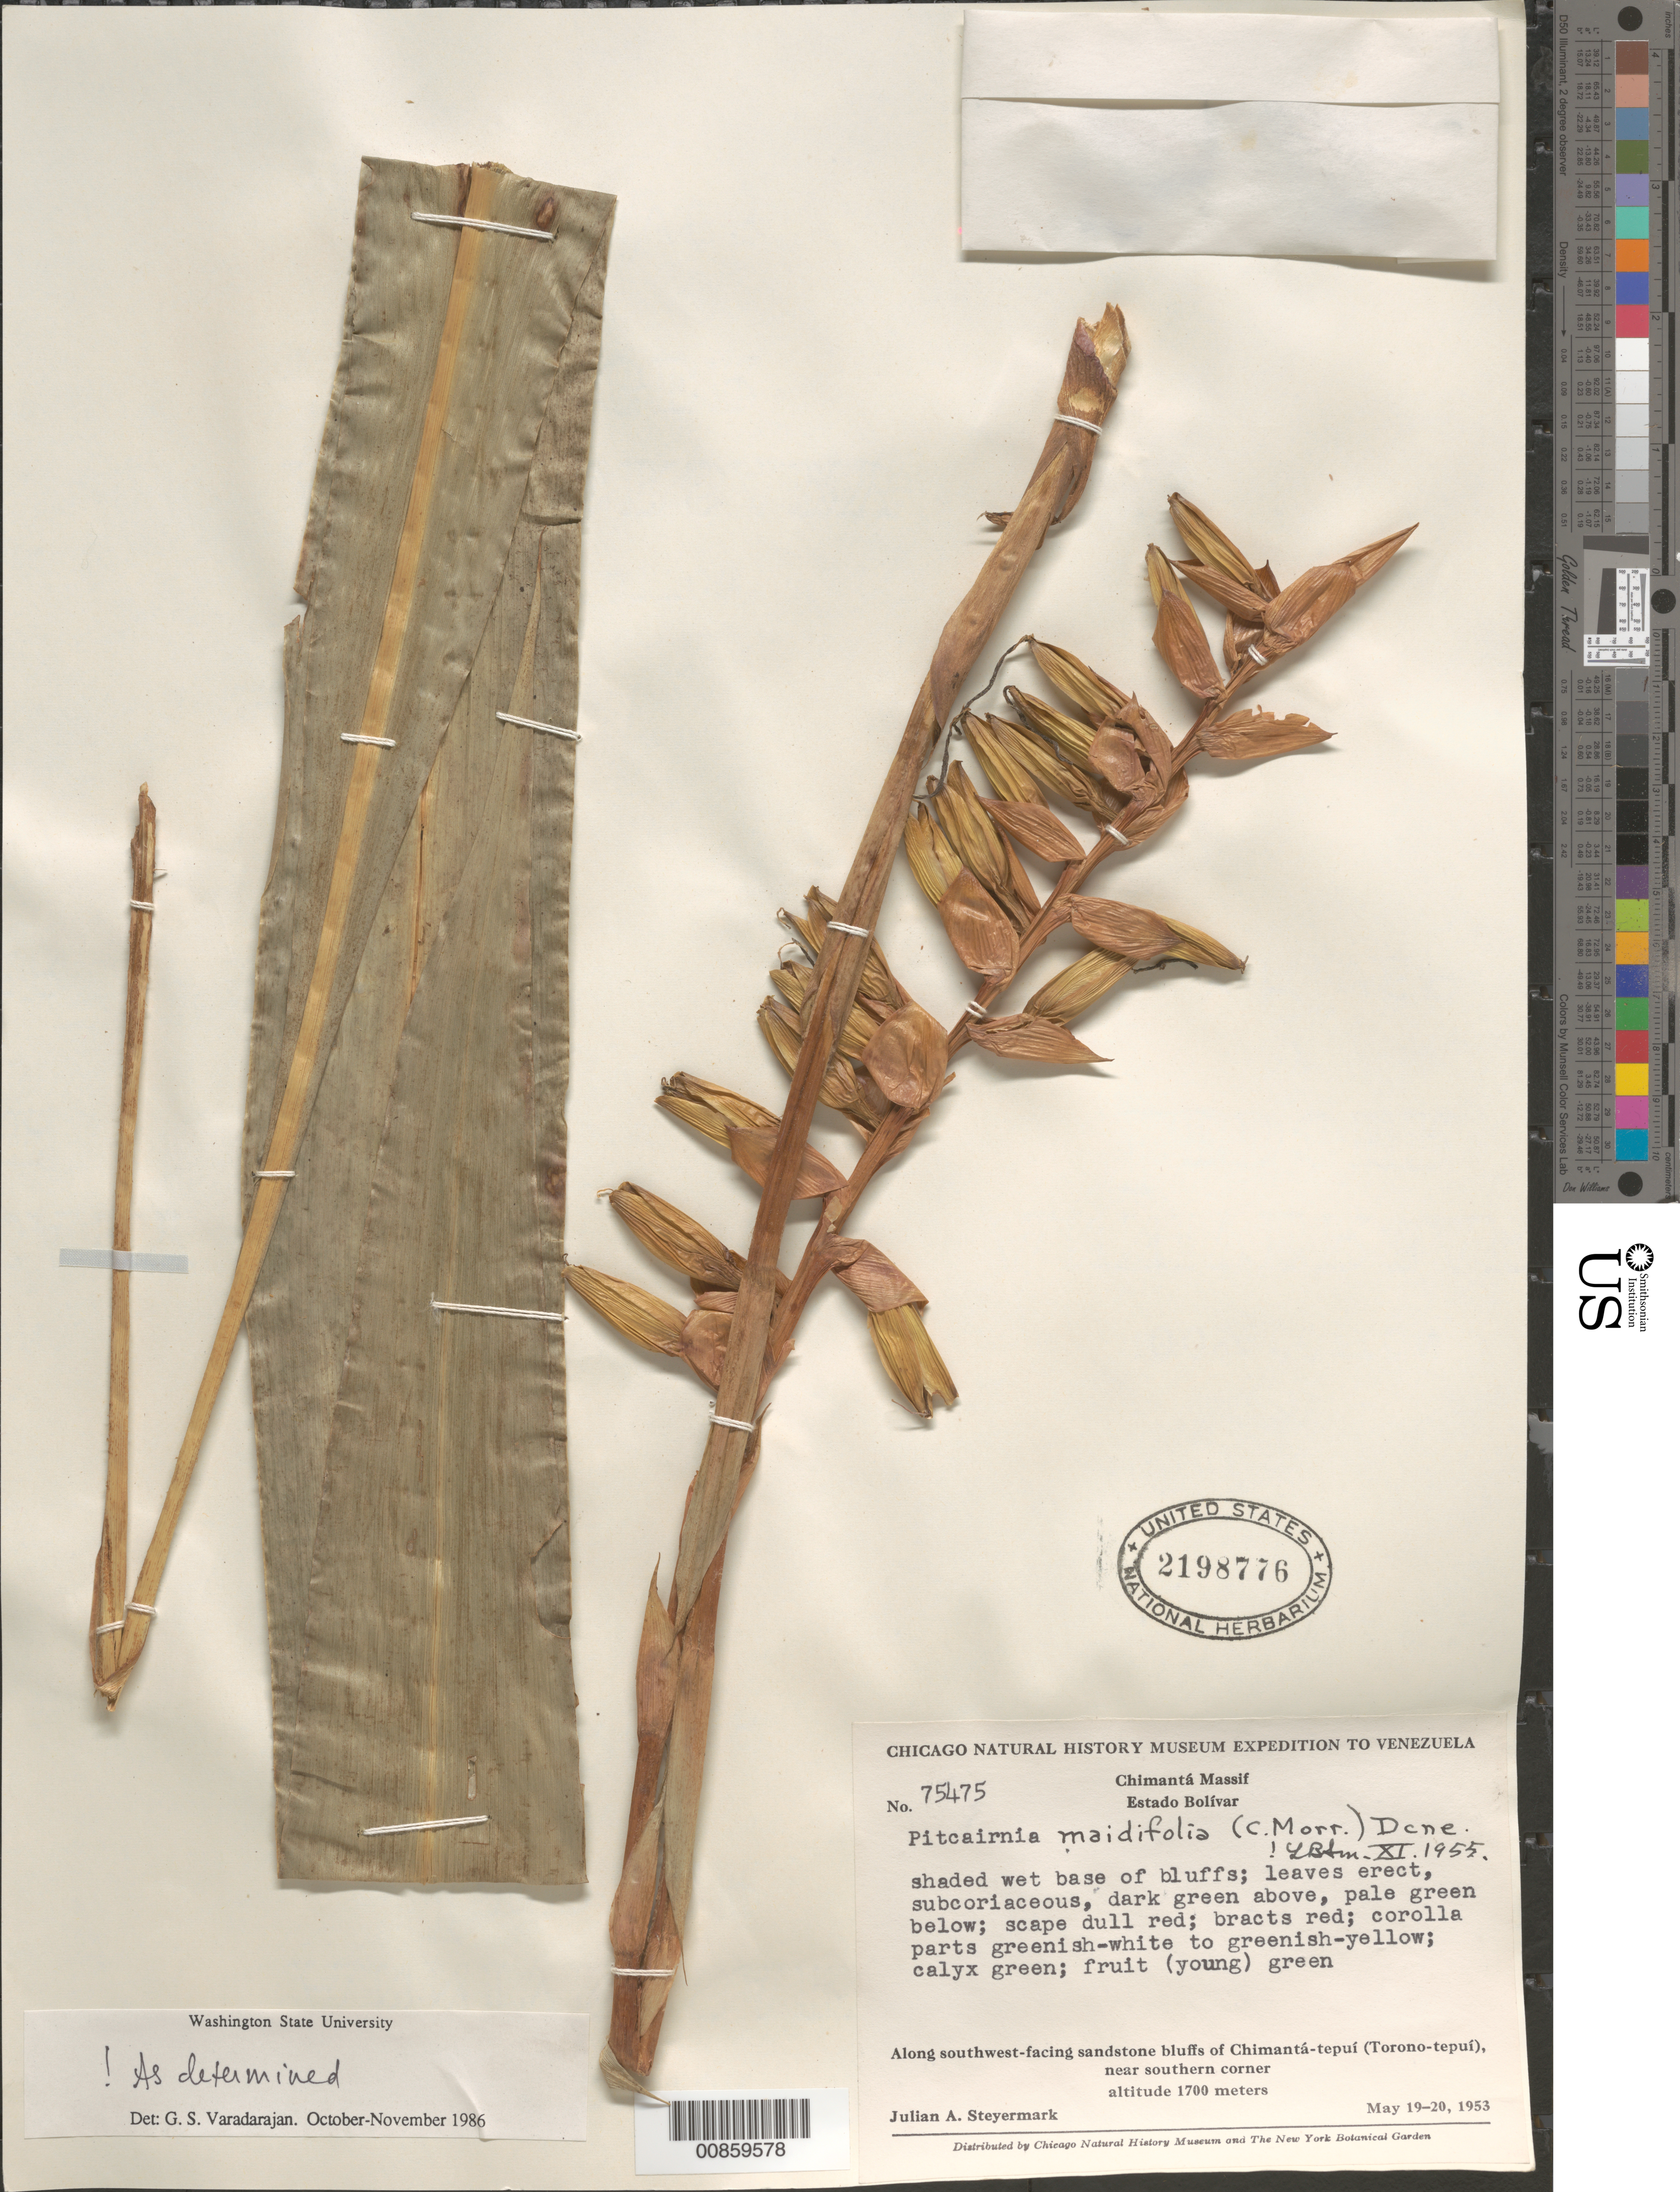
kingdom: Plantae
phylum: Tracheophyta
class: Liliopsida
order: Poales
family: Bromeliaceae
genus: Pitcairnia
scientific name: Pitcairnia maidifolia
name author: (C. Morren) Decne. ex Planch.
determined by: Varadarajan, G. S.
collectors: J. Steyermark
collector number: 75475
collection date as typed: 19-May-53 to 20-May-53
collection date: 1953-05-19/1953-05-20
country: Venezuela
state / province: Bolívar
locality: Chimantá Massif, along SW-facing sandstone bluffs of Chimantá-tepuí (Torono-tepuí), near southern corner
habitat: Along SW-facing sandstone bluffs of tepuí, shades wet base of bluffs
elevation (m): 1700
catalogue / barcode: US 2198776